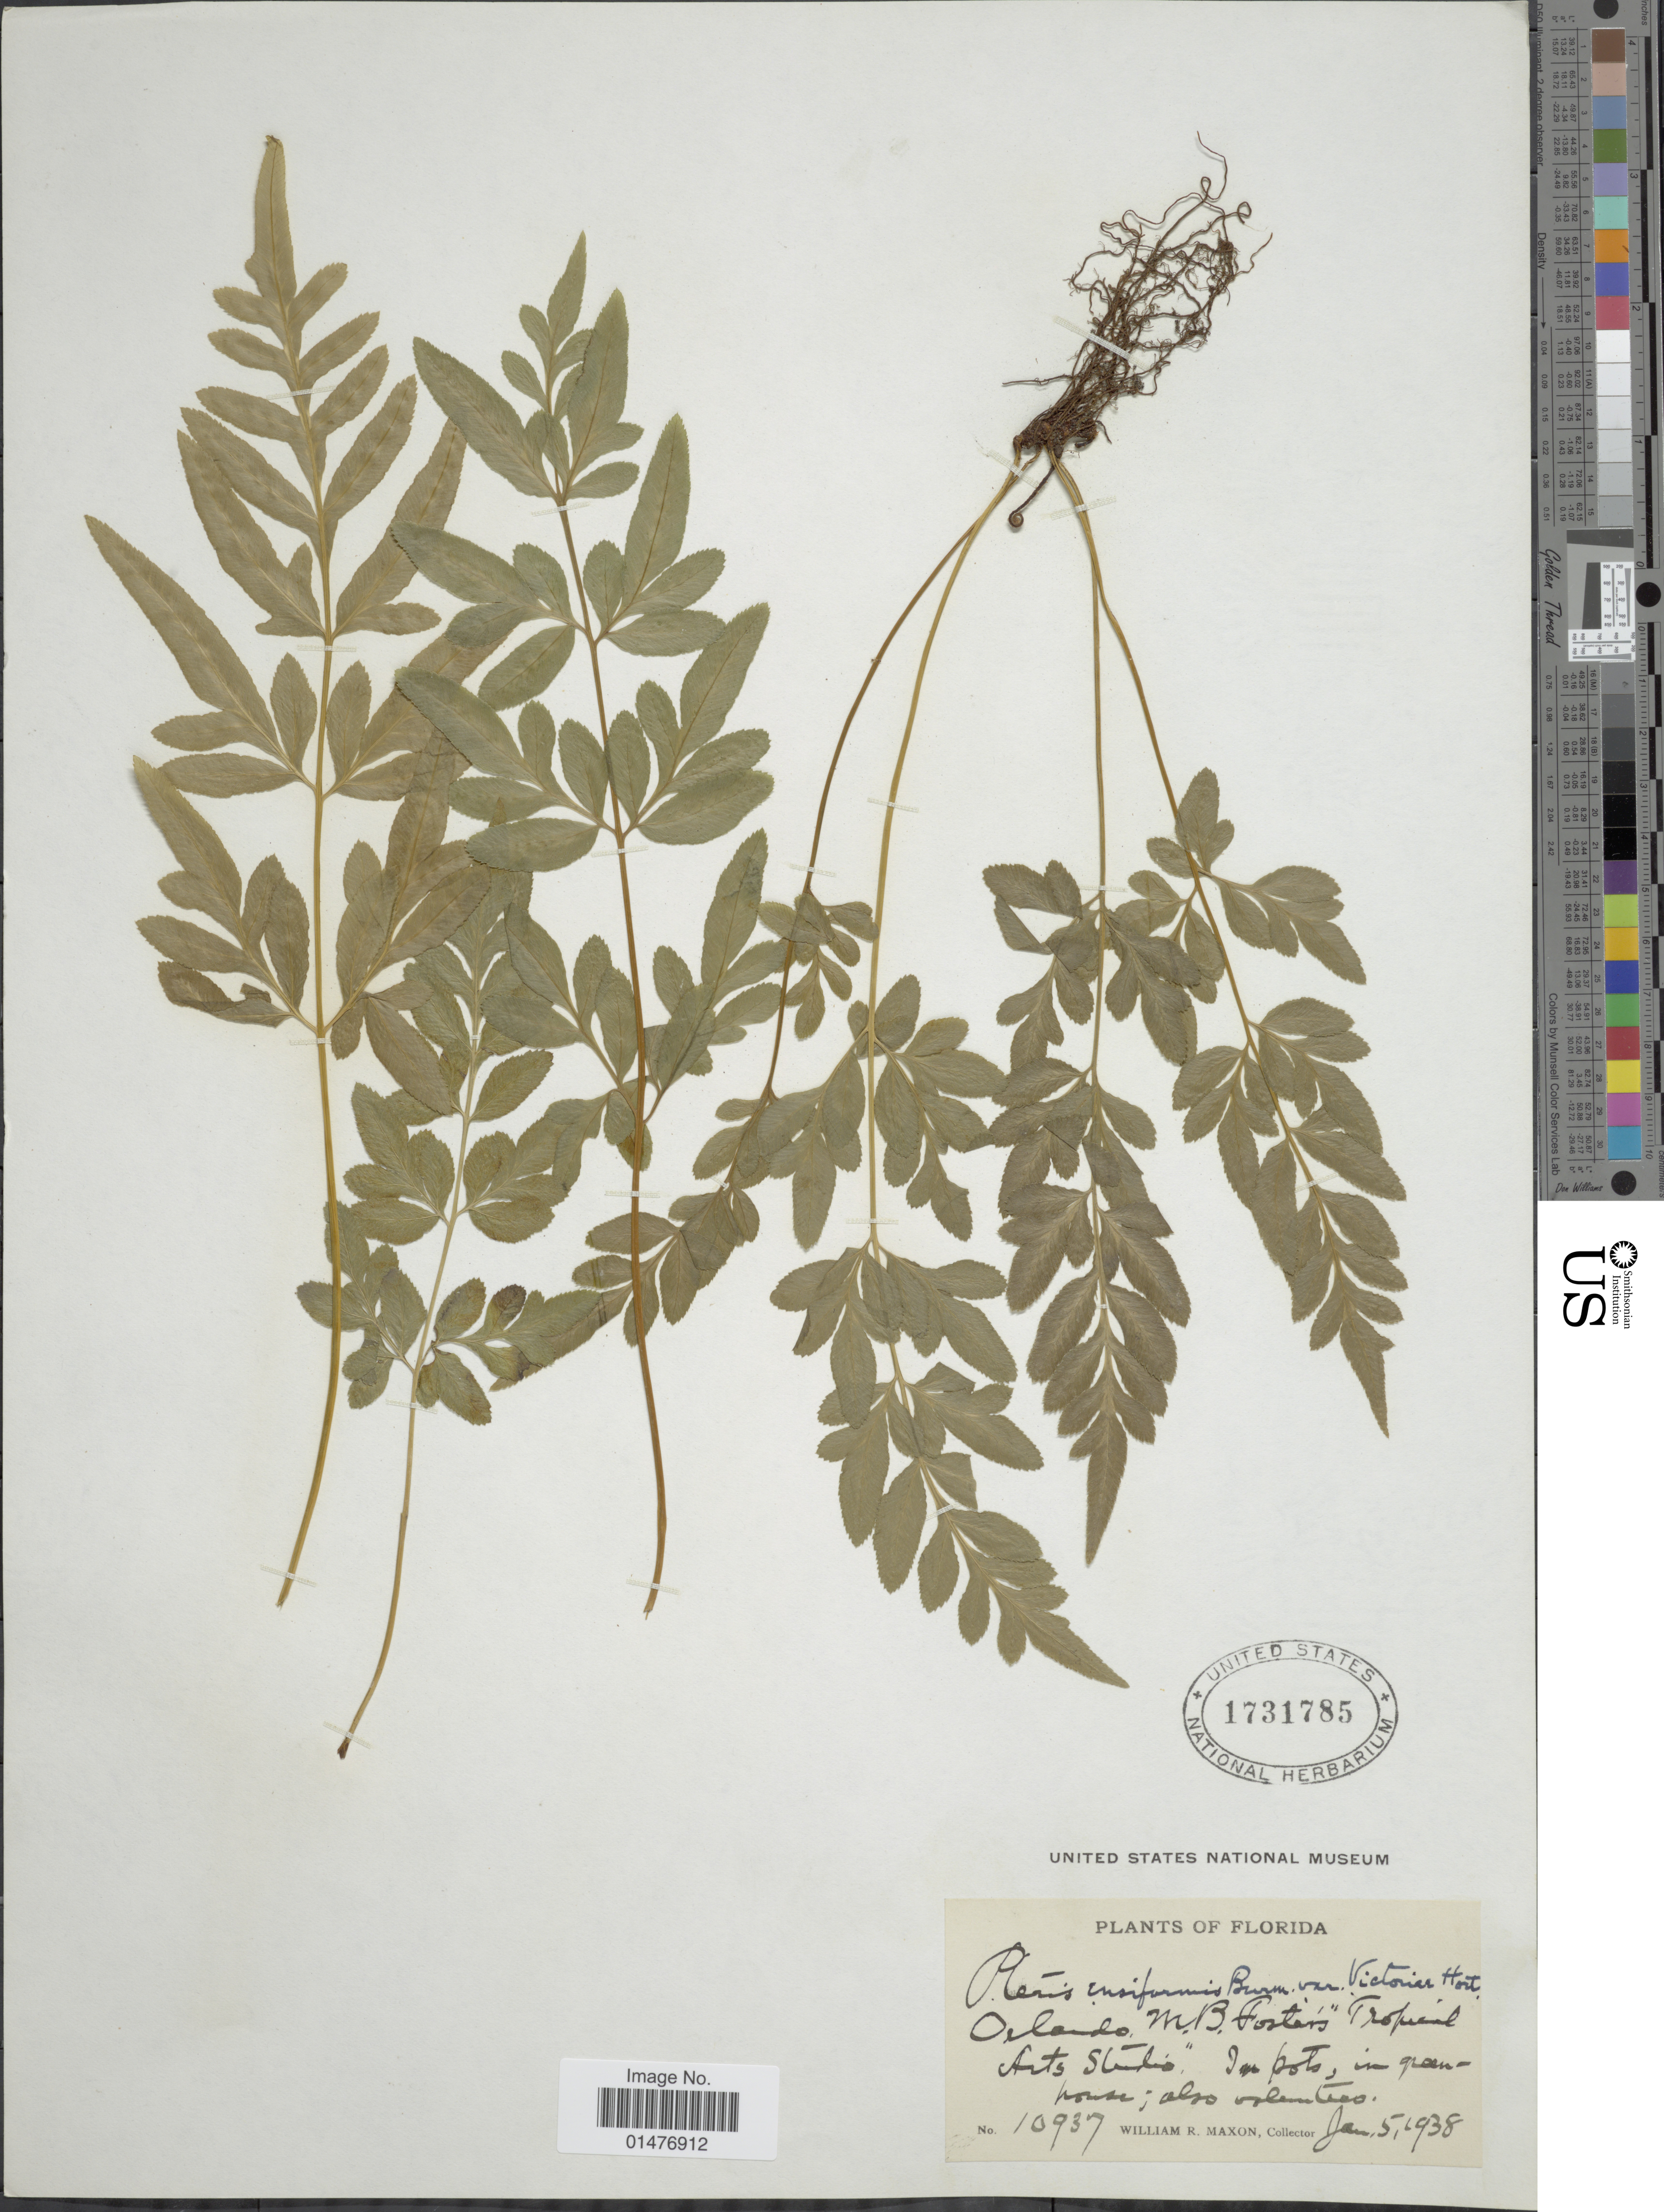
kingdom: Plantae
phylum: Tracheophyta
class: Polypodiopsida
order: Polypodiales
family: Pteridaceae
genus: Pteris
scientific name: Pteris ensiformis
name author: Burm. f.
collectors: W. R. Maxon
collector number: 10937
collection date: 1938-01-05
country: United States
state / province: Florida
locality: Orlando, M.B. Fosters, Tropical Arts Studio, in pots, in gran-house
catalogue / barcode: US 1731785